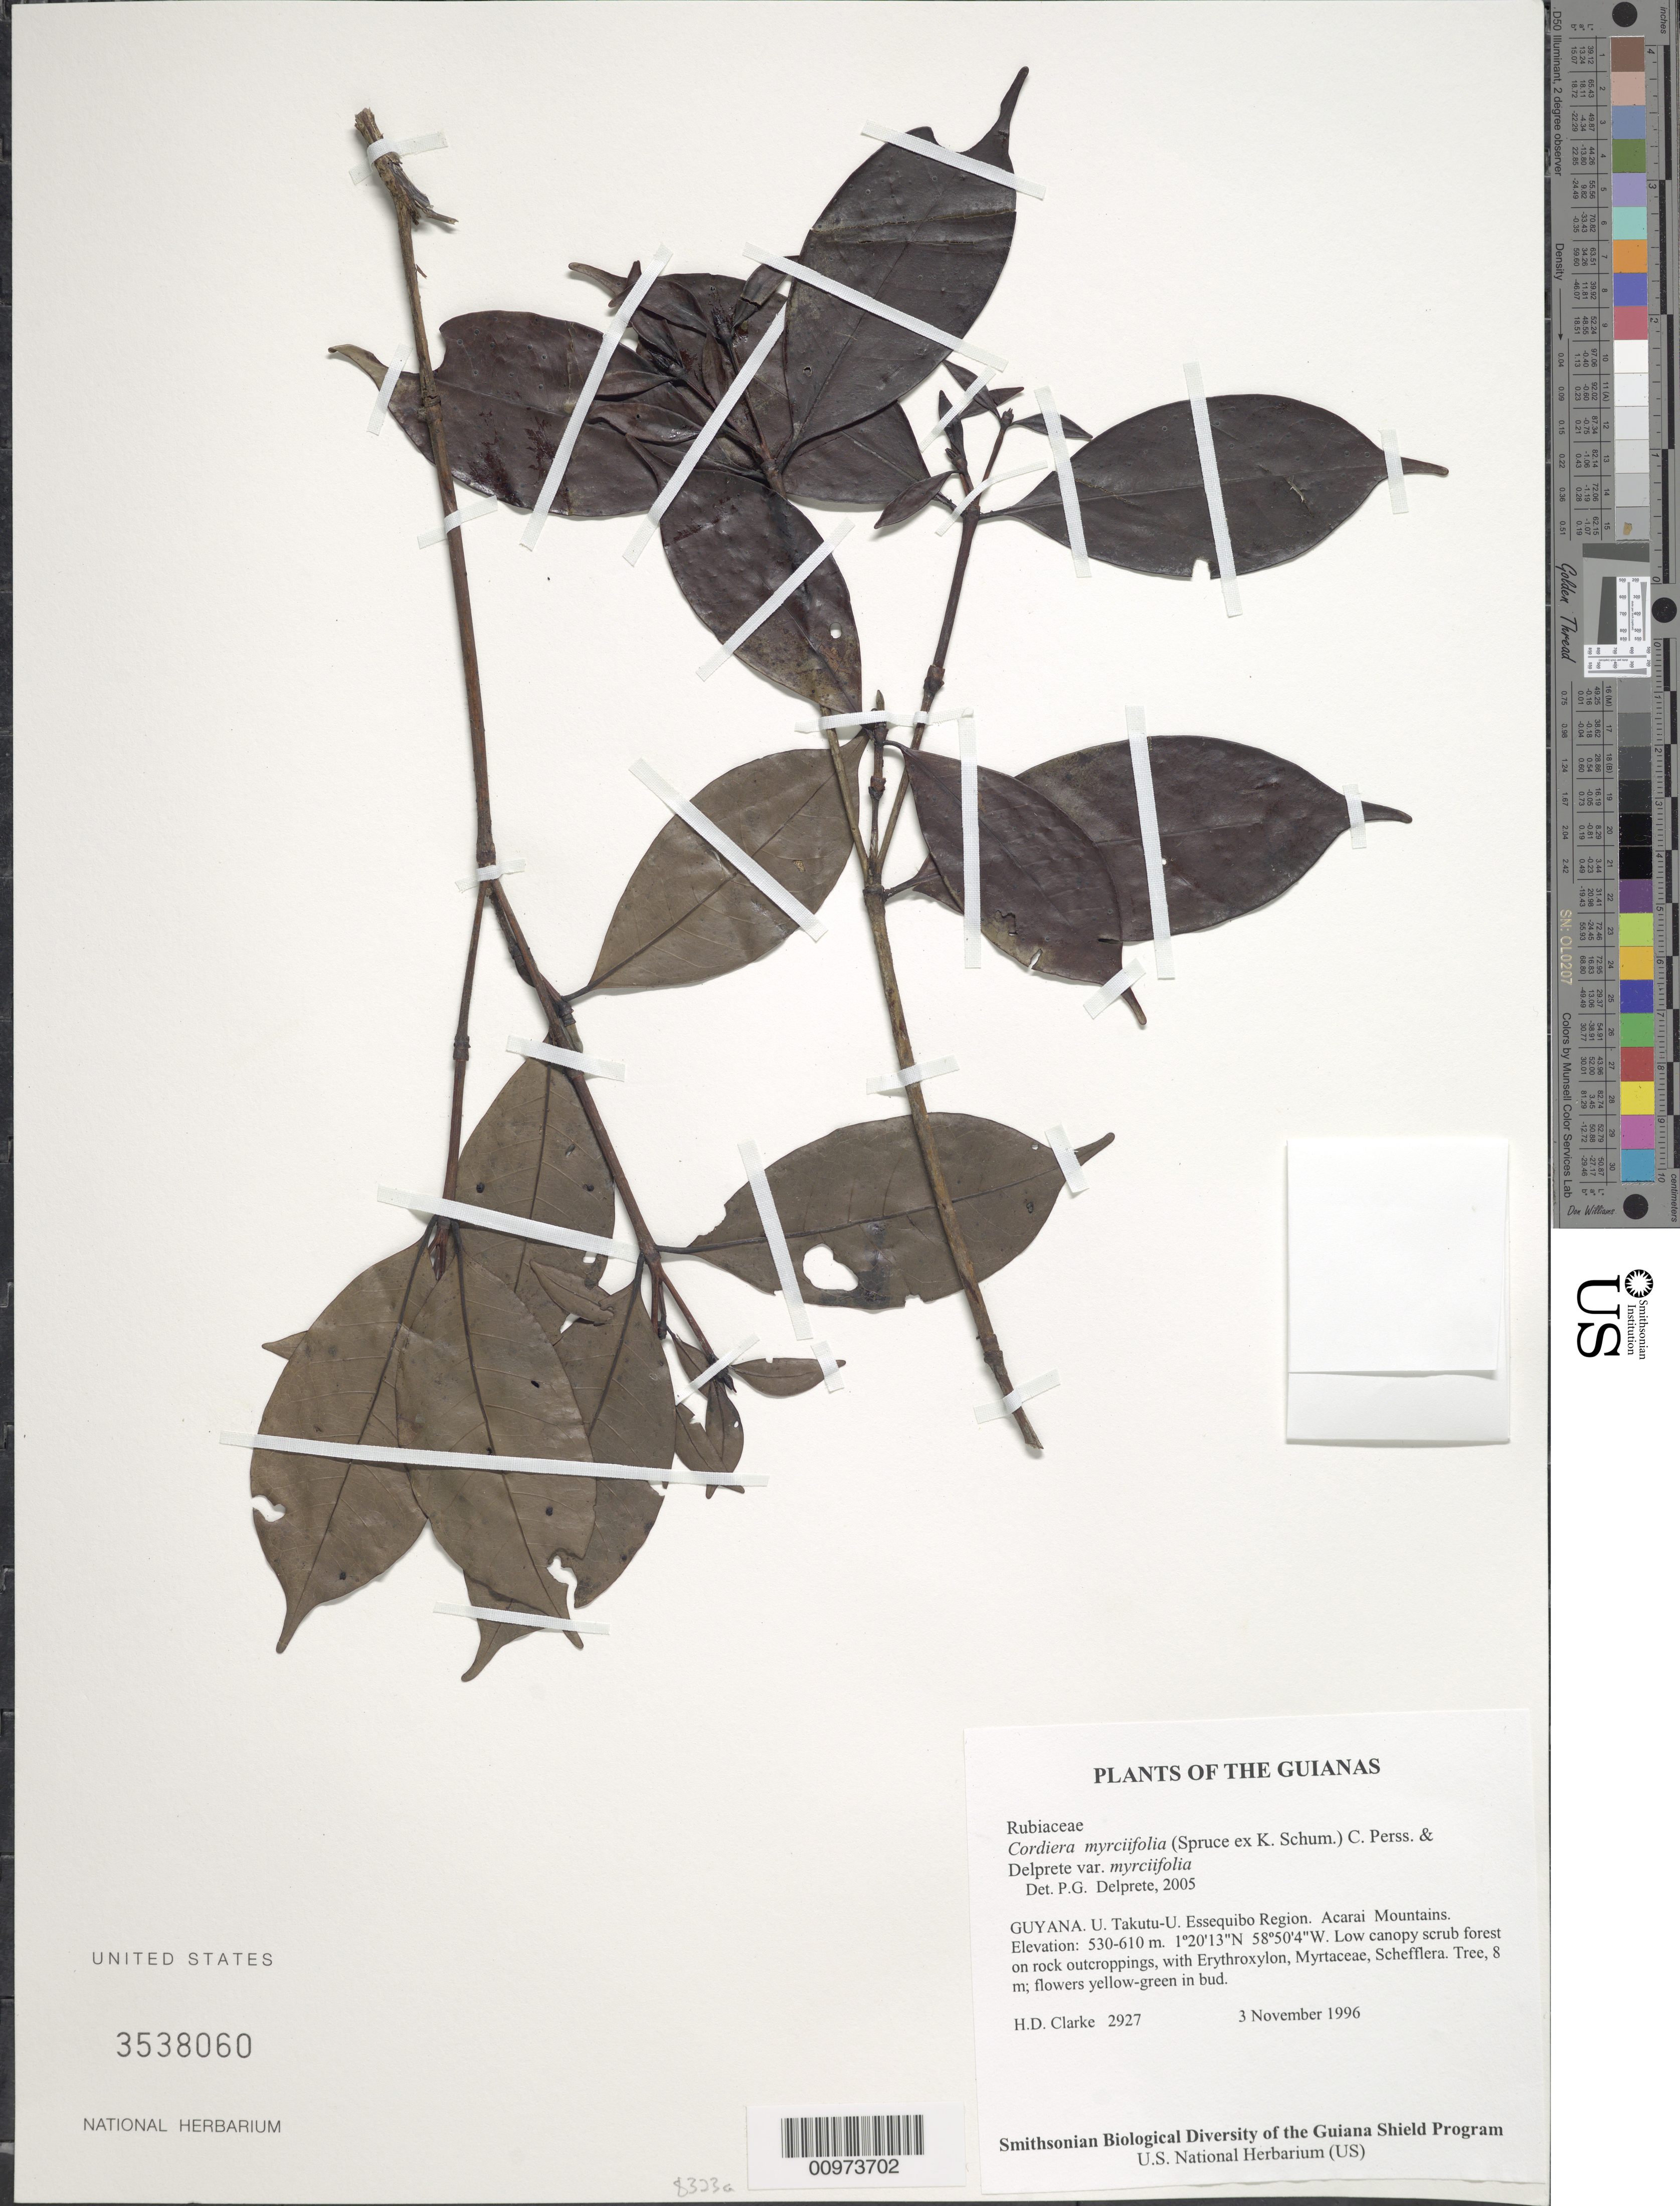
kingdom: Plantae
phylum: Tracheophyta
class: Magnoliopsida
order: Gentianales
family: Rubiaceae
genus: Cordiera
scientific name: Cordiera myrciifolia var. myrciifolia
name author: (K. Schum.) C.H. Perss. & Delprete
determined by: Delprete, P. G., Herb. de Guyane Cay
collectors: H. D. Clarke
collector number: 2927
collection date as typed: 3 November 1996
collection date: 1996-11-03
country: Guyana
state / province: U. Takutu-U. Essequibo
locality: Acarai Mountains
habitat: Low canopy scrub forest on rock outcroppings, with Erythroxylum, Myrtaceae, Schefflera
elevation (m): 530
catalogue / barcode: US 3538060